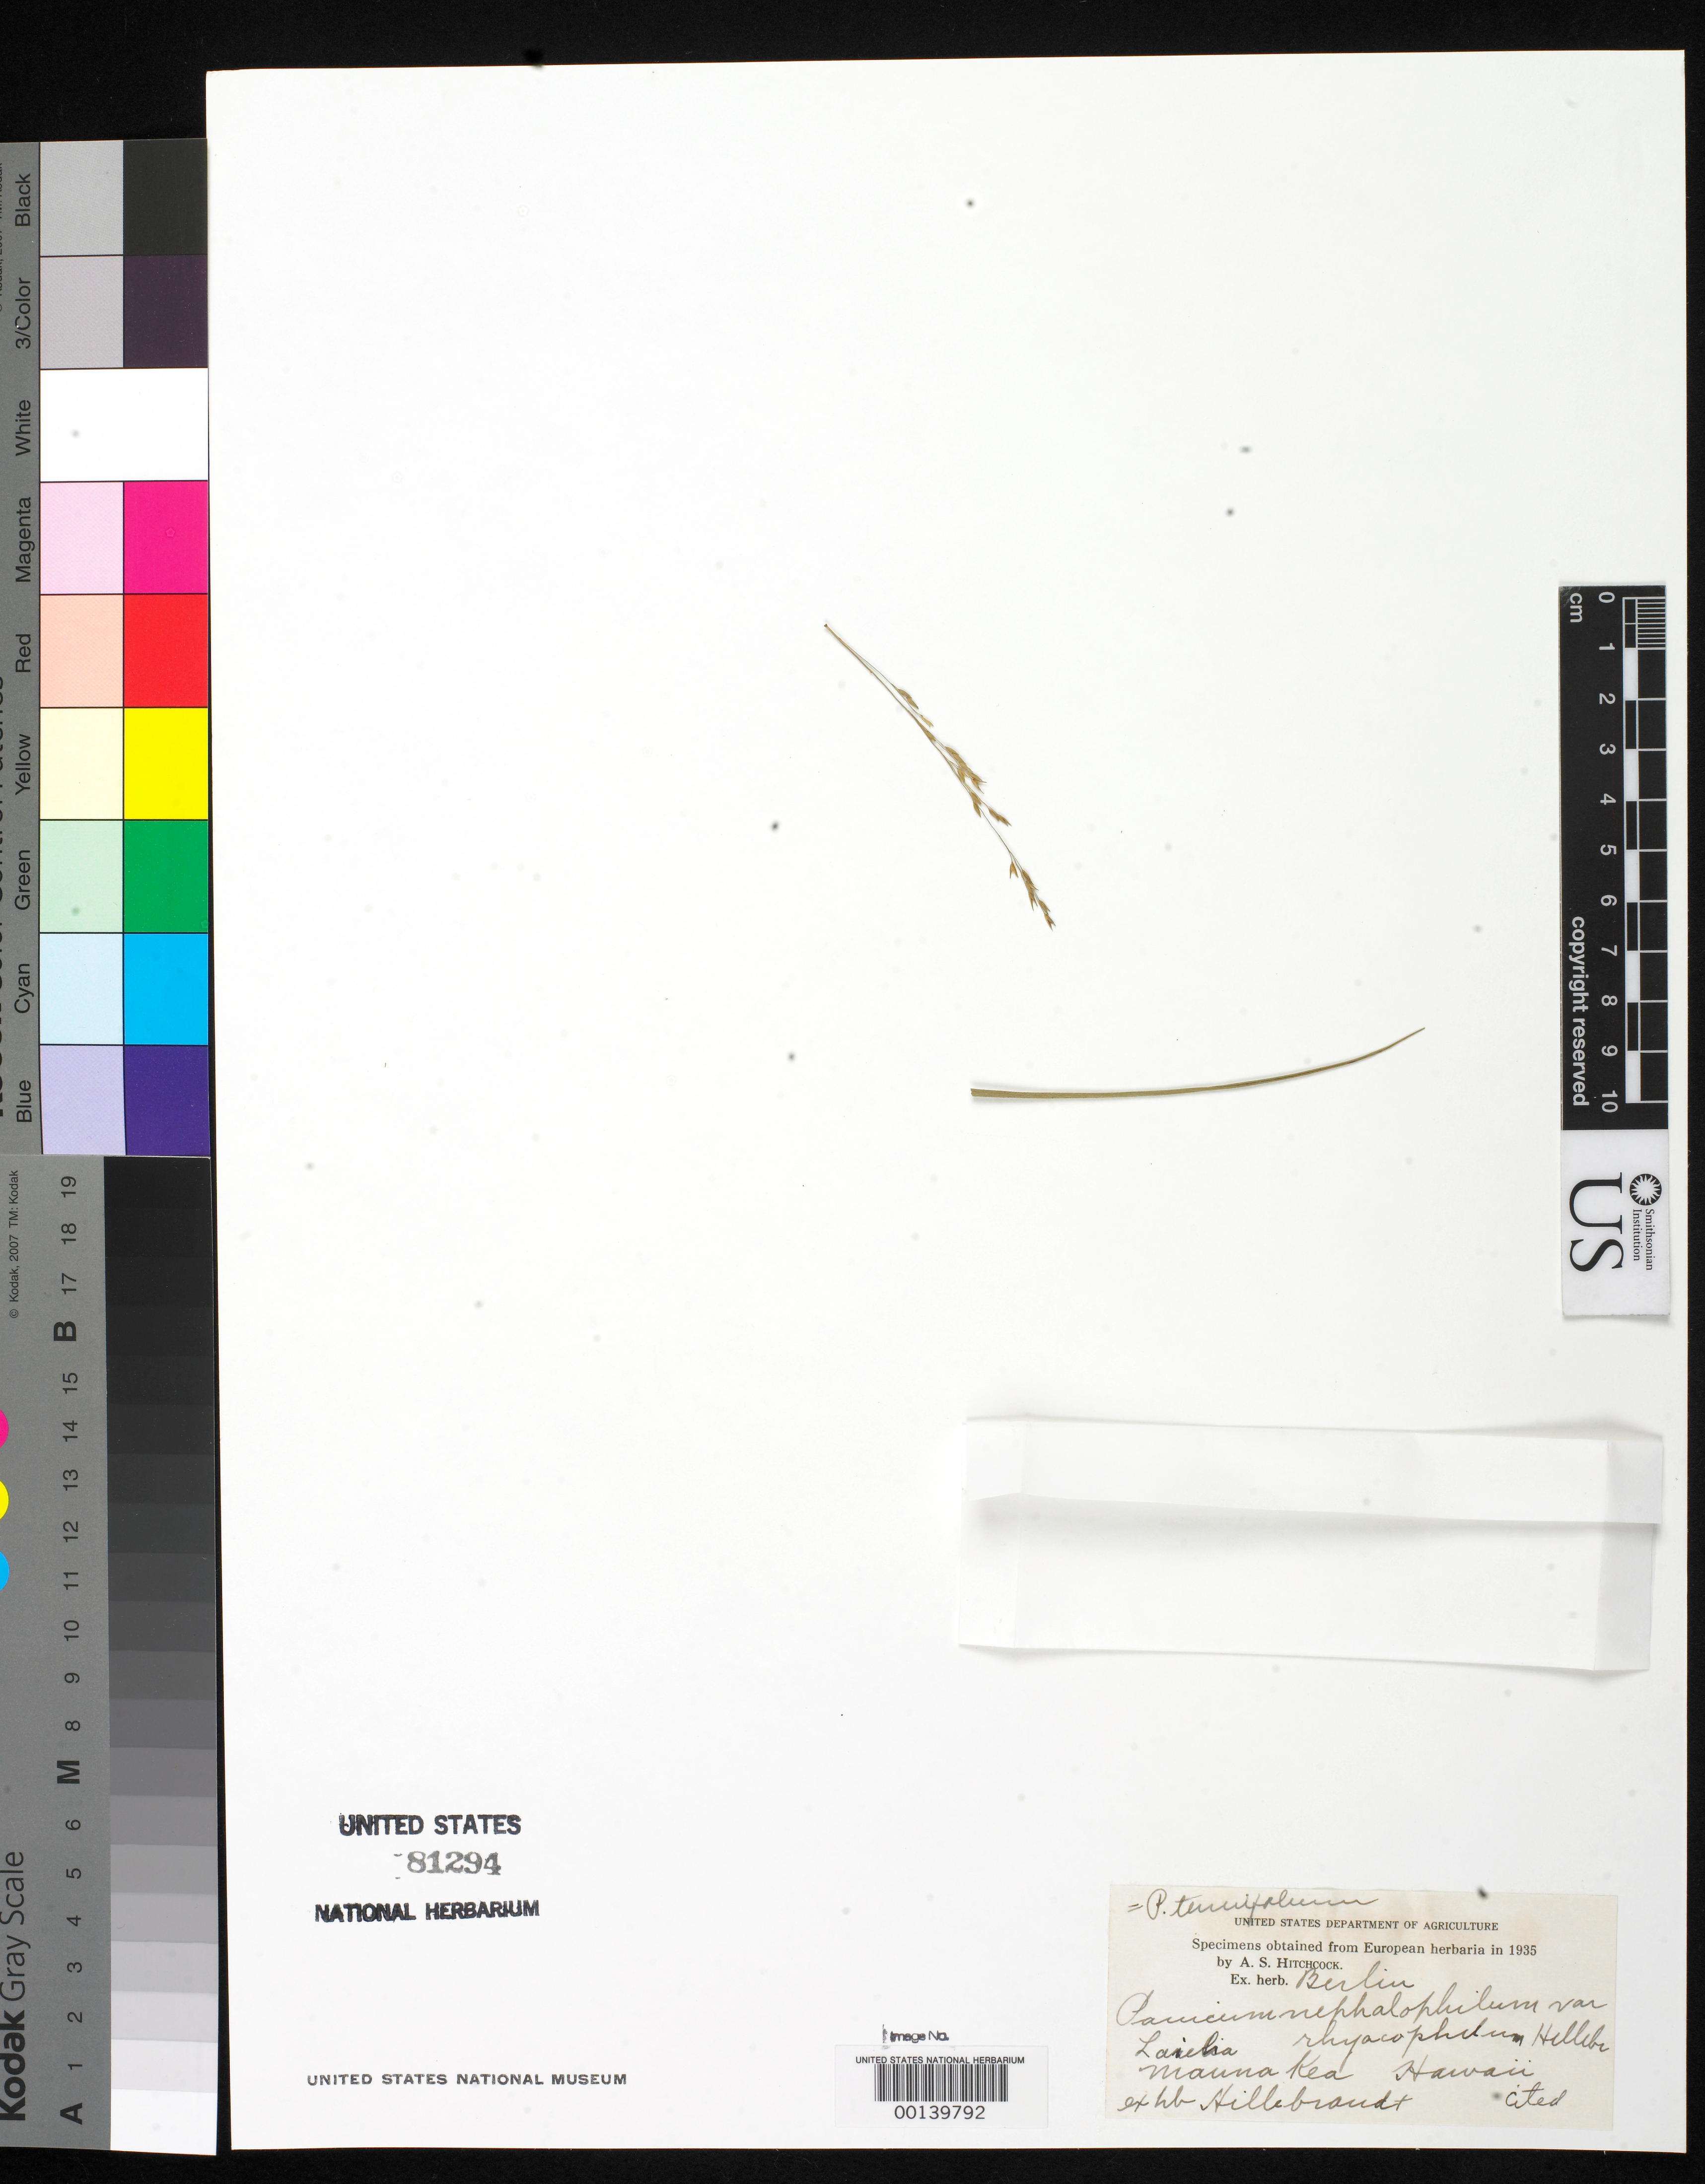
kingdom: Plantae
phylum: Tracheophyta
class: Liliopsida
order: Poales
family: Poaceae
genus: Panicum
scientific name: Panicum nephelophilum var. rhyacophilum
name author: Hillebr.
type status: Type Fragment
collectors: -. Lydgate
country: United States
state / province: Hawaii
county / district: Hawaii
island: Hawaii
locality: Mauna Kea, Laieha.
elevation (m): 1829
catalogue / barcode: US 81294